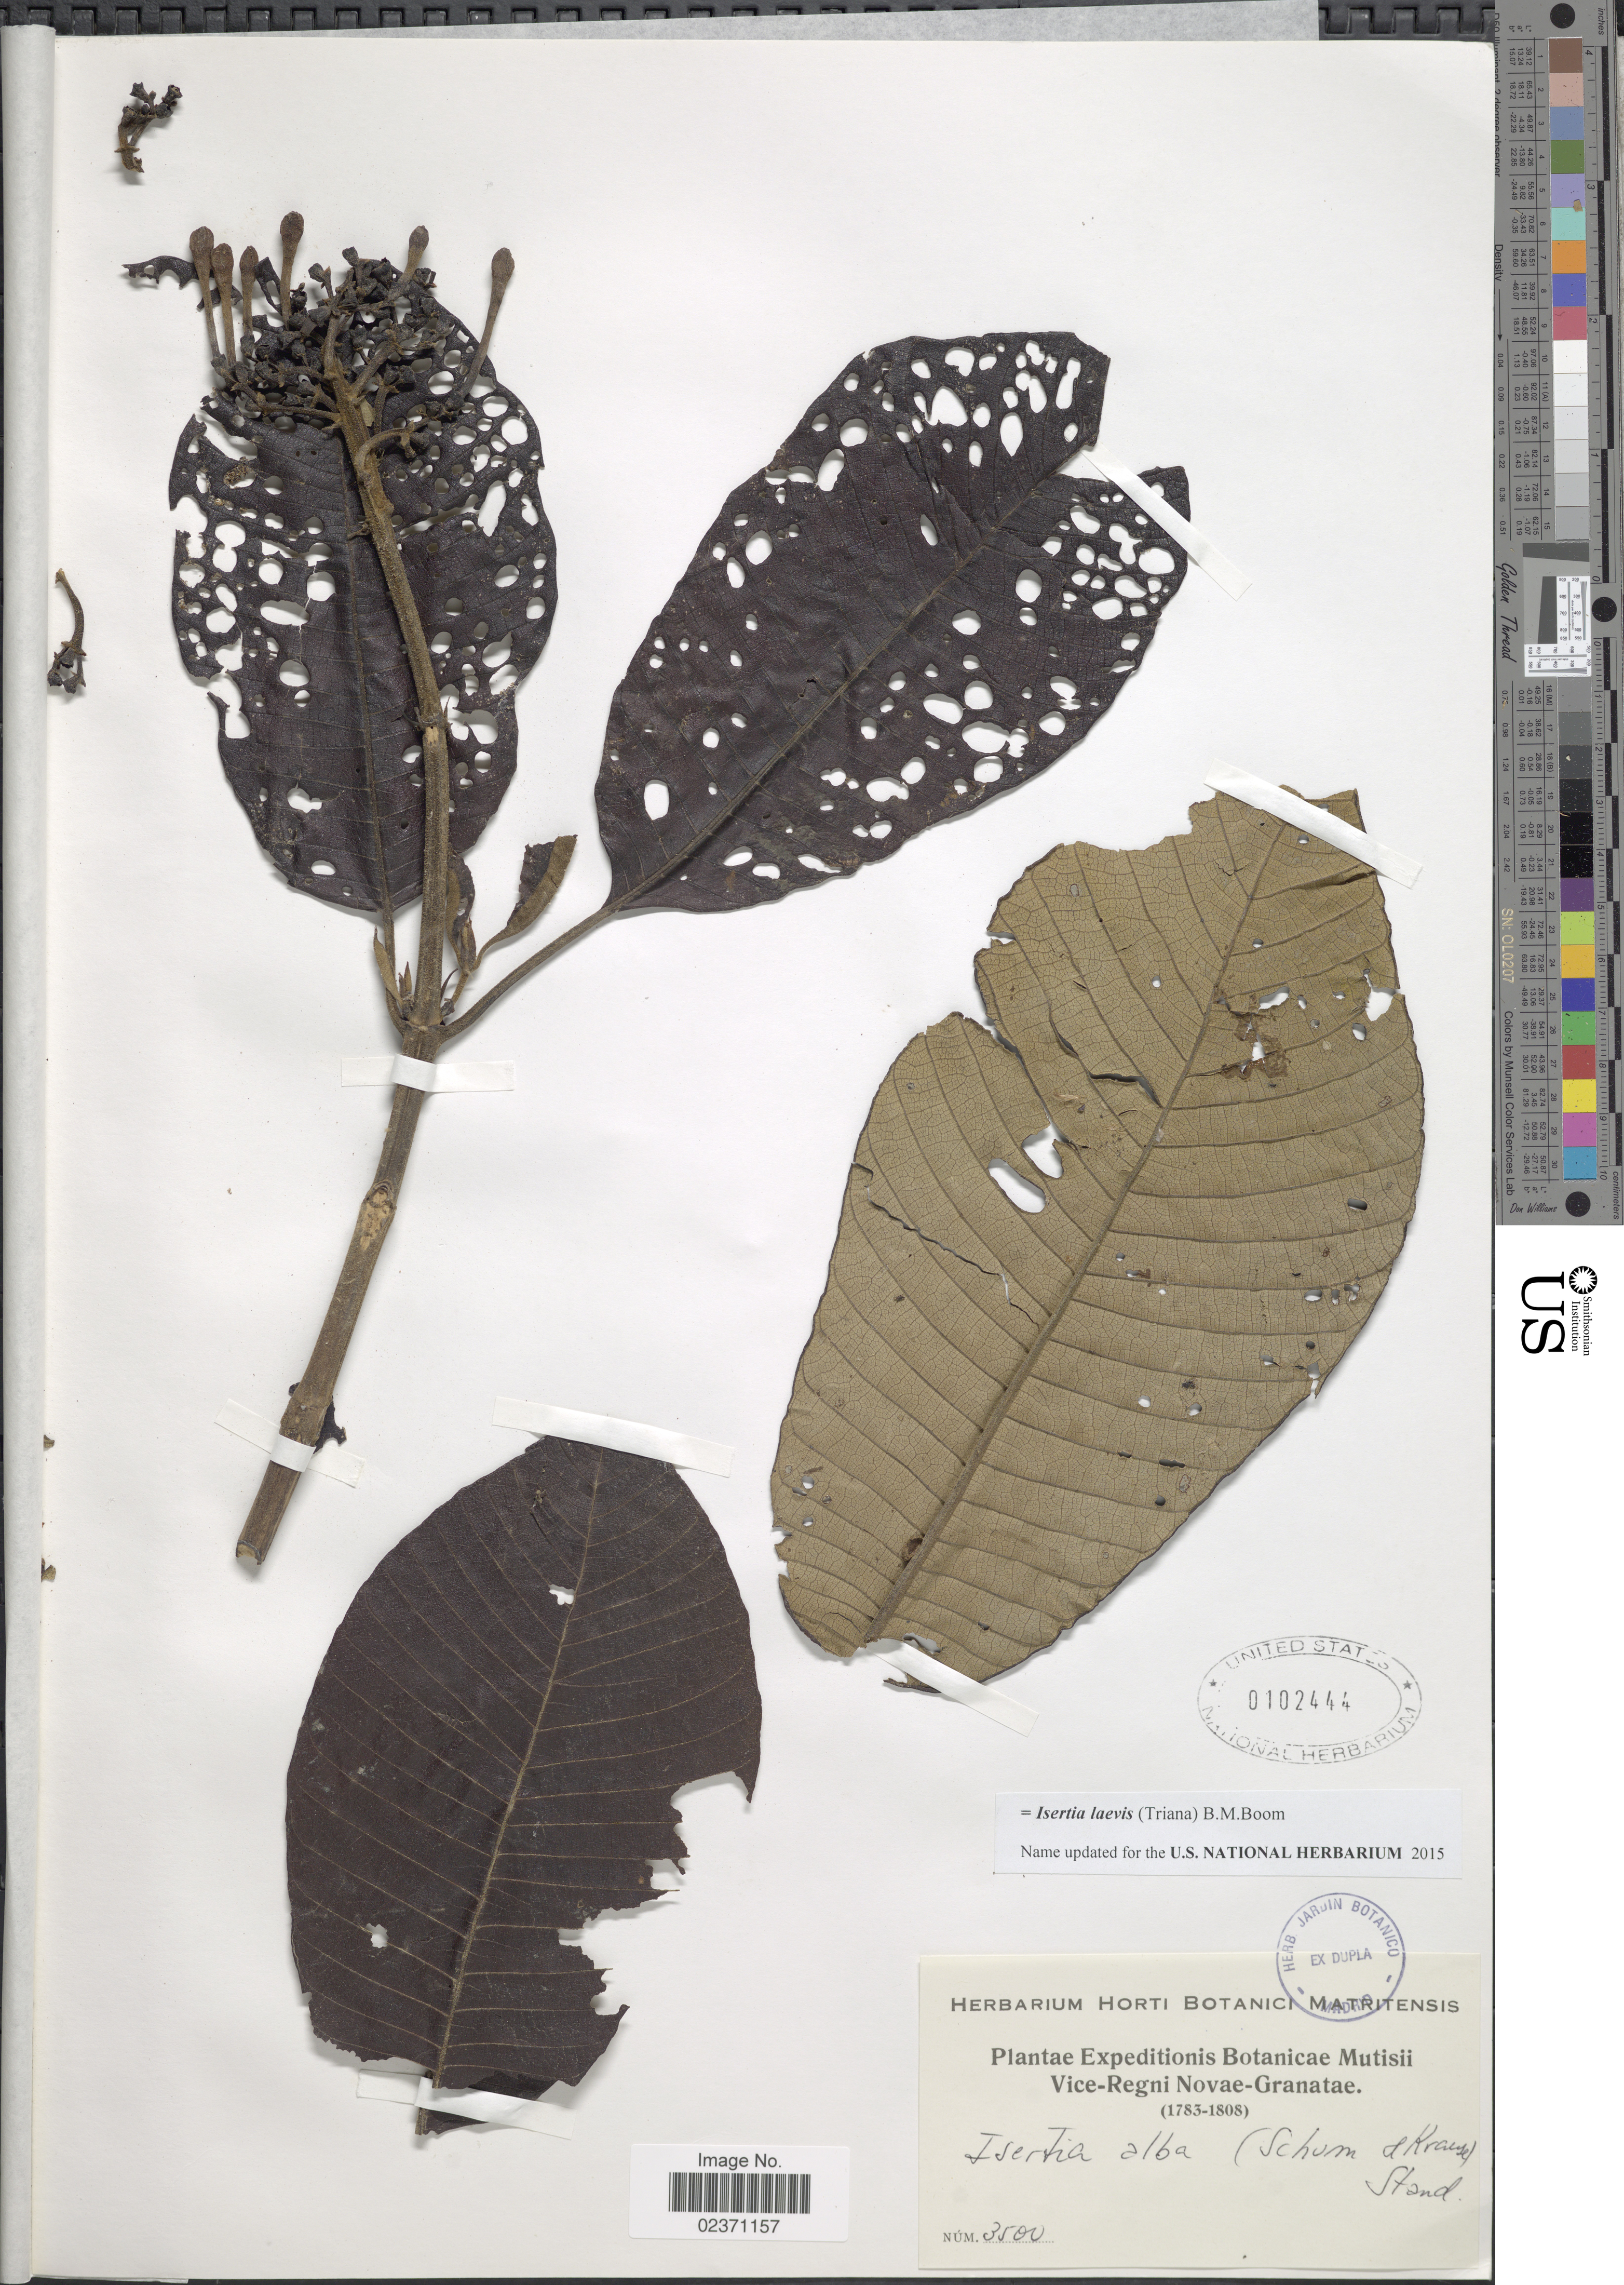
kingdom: Plantae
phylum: Tracheophyta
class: Magnoliopsida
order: Gentianales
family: Rubiaceae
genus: Isertia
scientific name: Isertia laevis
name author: (Triana) B.M. Boom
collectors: ex herb. Horti Botanici Matritensis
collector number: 3500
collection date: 1783/1808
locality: Vice- Regni Novae- Granatae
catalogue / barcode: US 102444